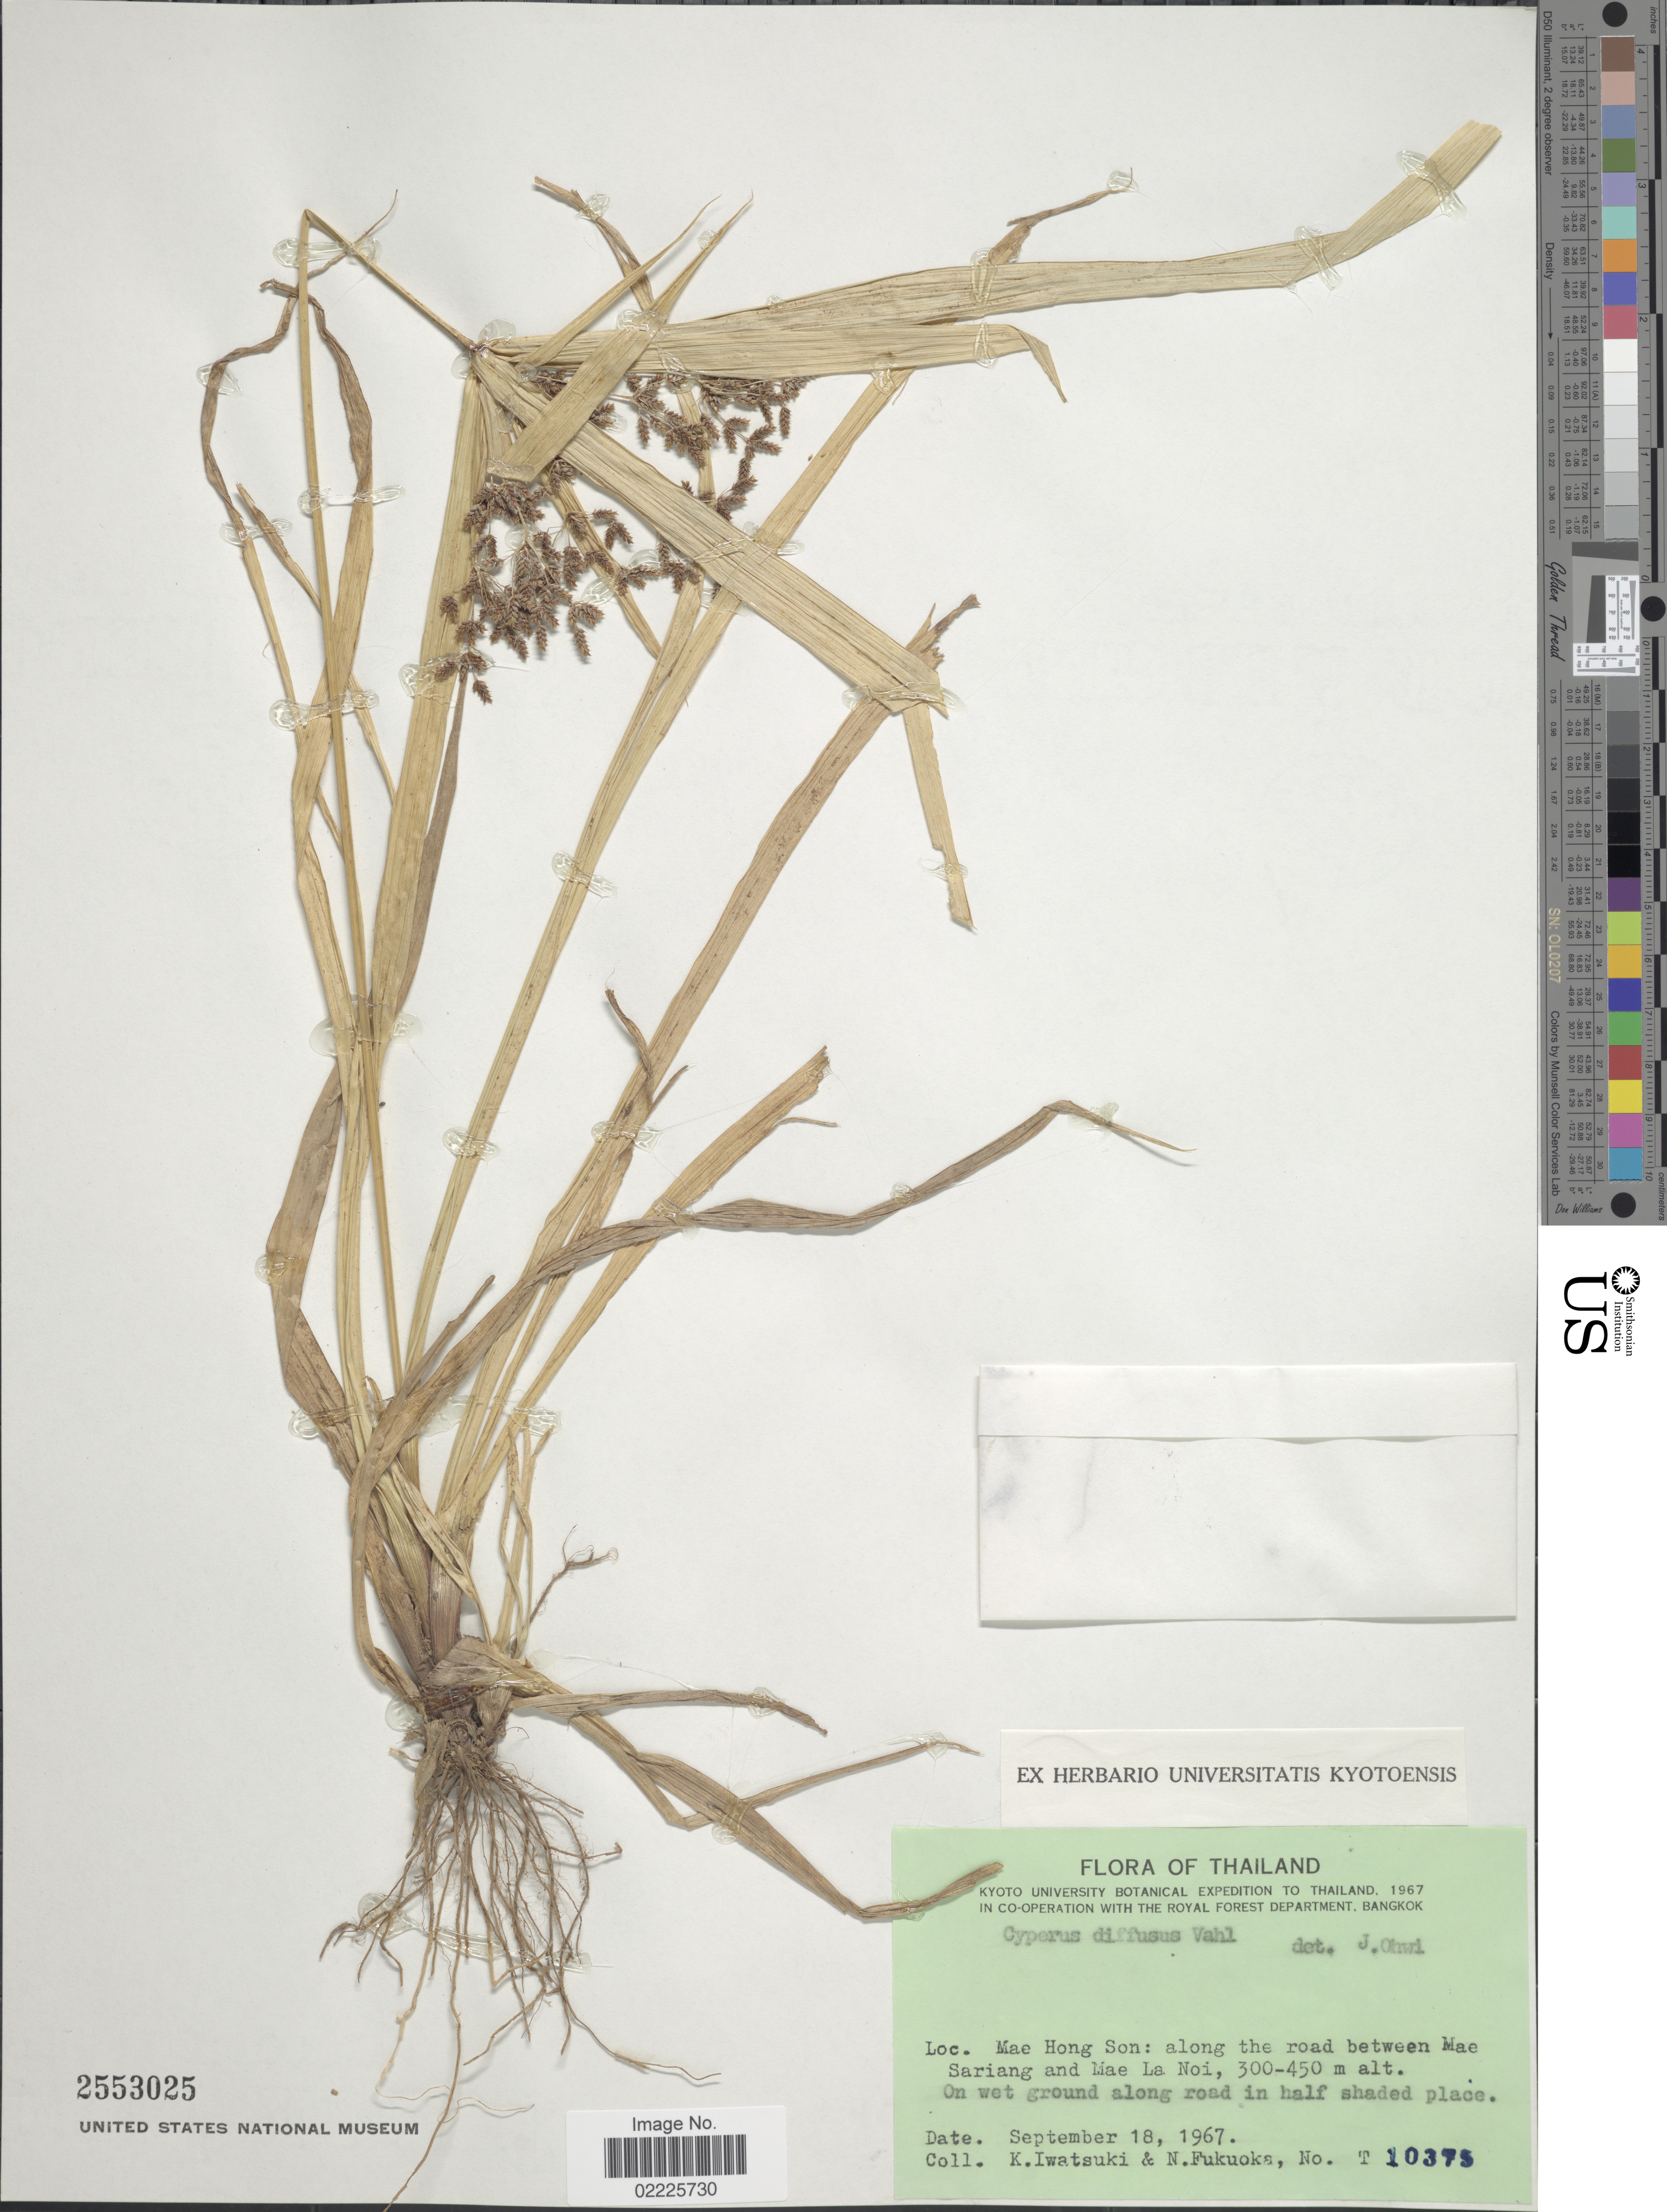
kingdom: Plantae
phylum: Tracheophyta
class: Liliopsida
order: Poales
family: Cyperaceae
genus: Cyperus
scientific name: Cyperus diffusus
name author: Vahl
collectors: K. Iwatsuki & N. Fukuoka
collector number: T10375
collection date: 1967-09-18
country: Thailand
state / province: Mae Hong Son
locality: Along the road between Mae Sariang and Mae La Noi, on wet ground along road in half shaded place.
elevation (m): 300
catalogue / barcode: US 2553025